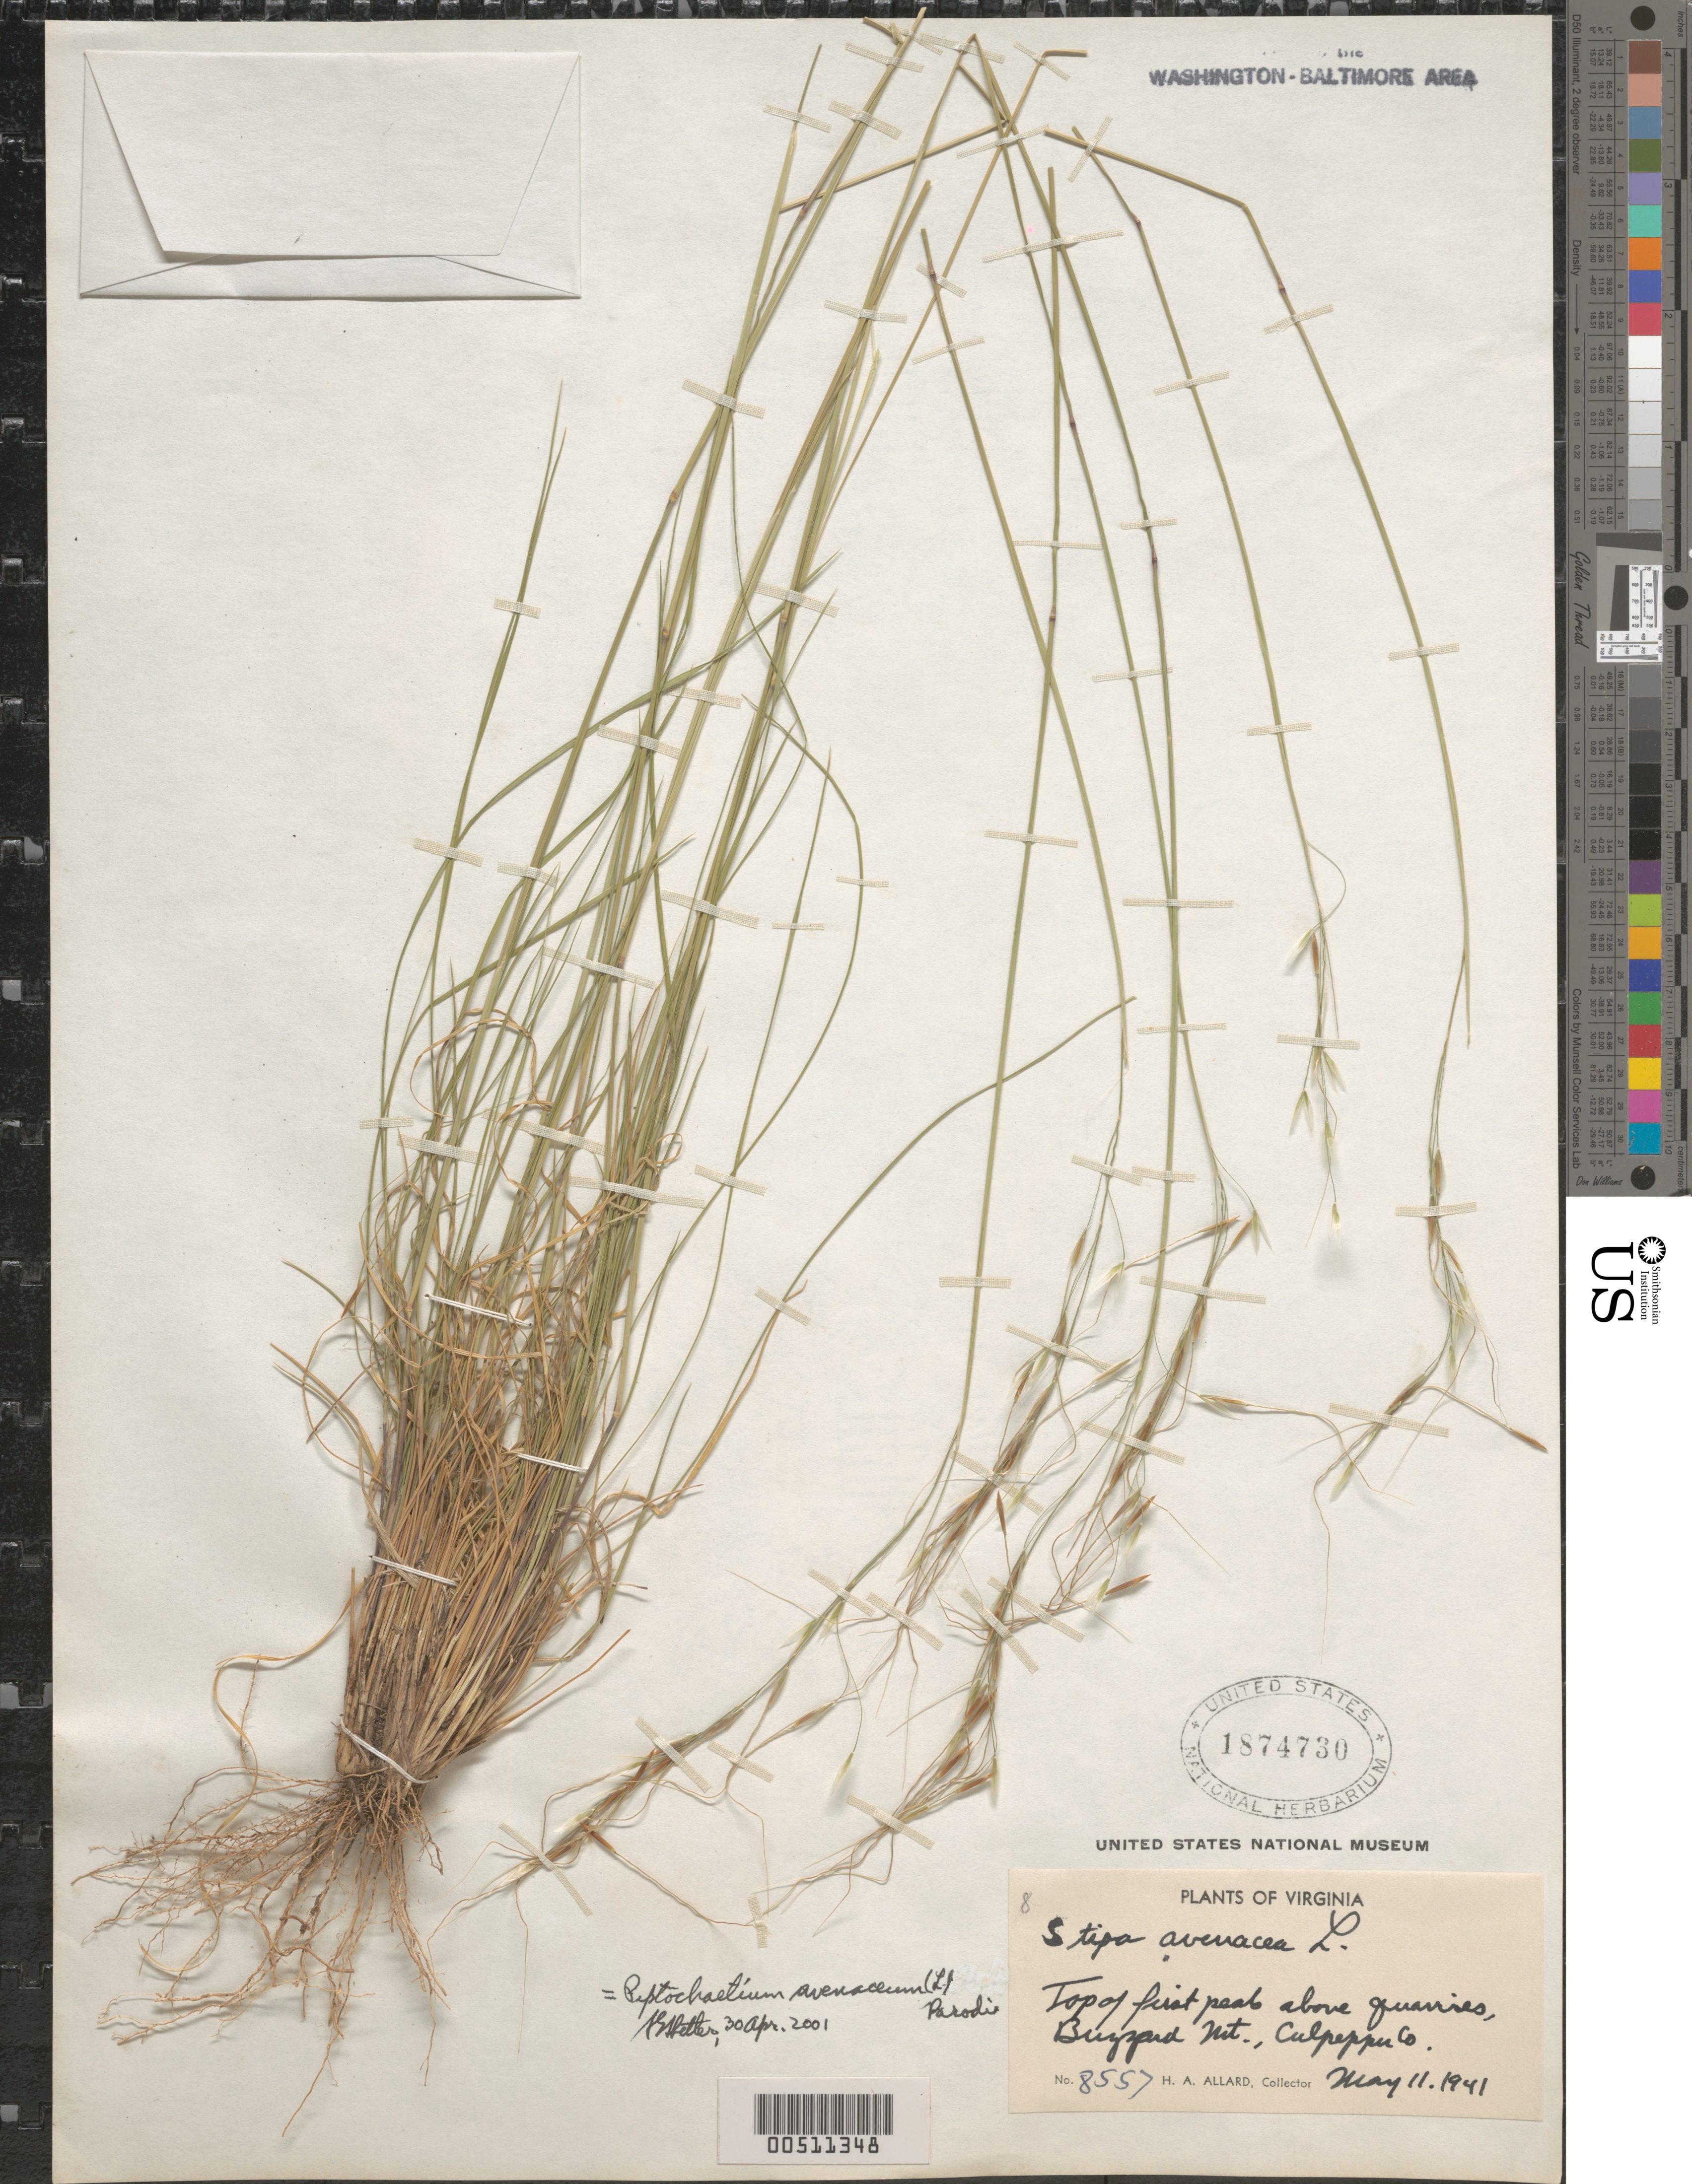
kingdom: Plantae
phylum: Tracheophyta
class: Liliopsida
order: Poales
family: Poaceae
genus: Piptochaetium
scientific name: Piptochaetium avenaceum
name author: (L.) Parodi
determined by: Shetler, Stanwyn G., (US), NMNH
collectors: H. A. Allard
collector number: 8557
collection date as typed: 11 May 1941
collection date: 1941-05-11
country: United States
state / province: Virginia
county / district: Culpeper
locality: Buzzard Mt.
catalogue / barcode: US 1874730